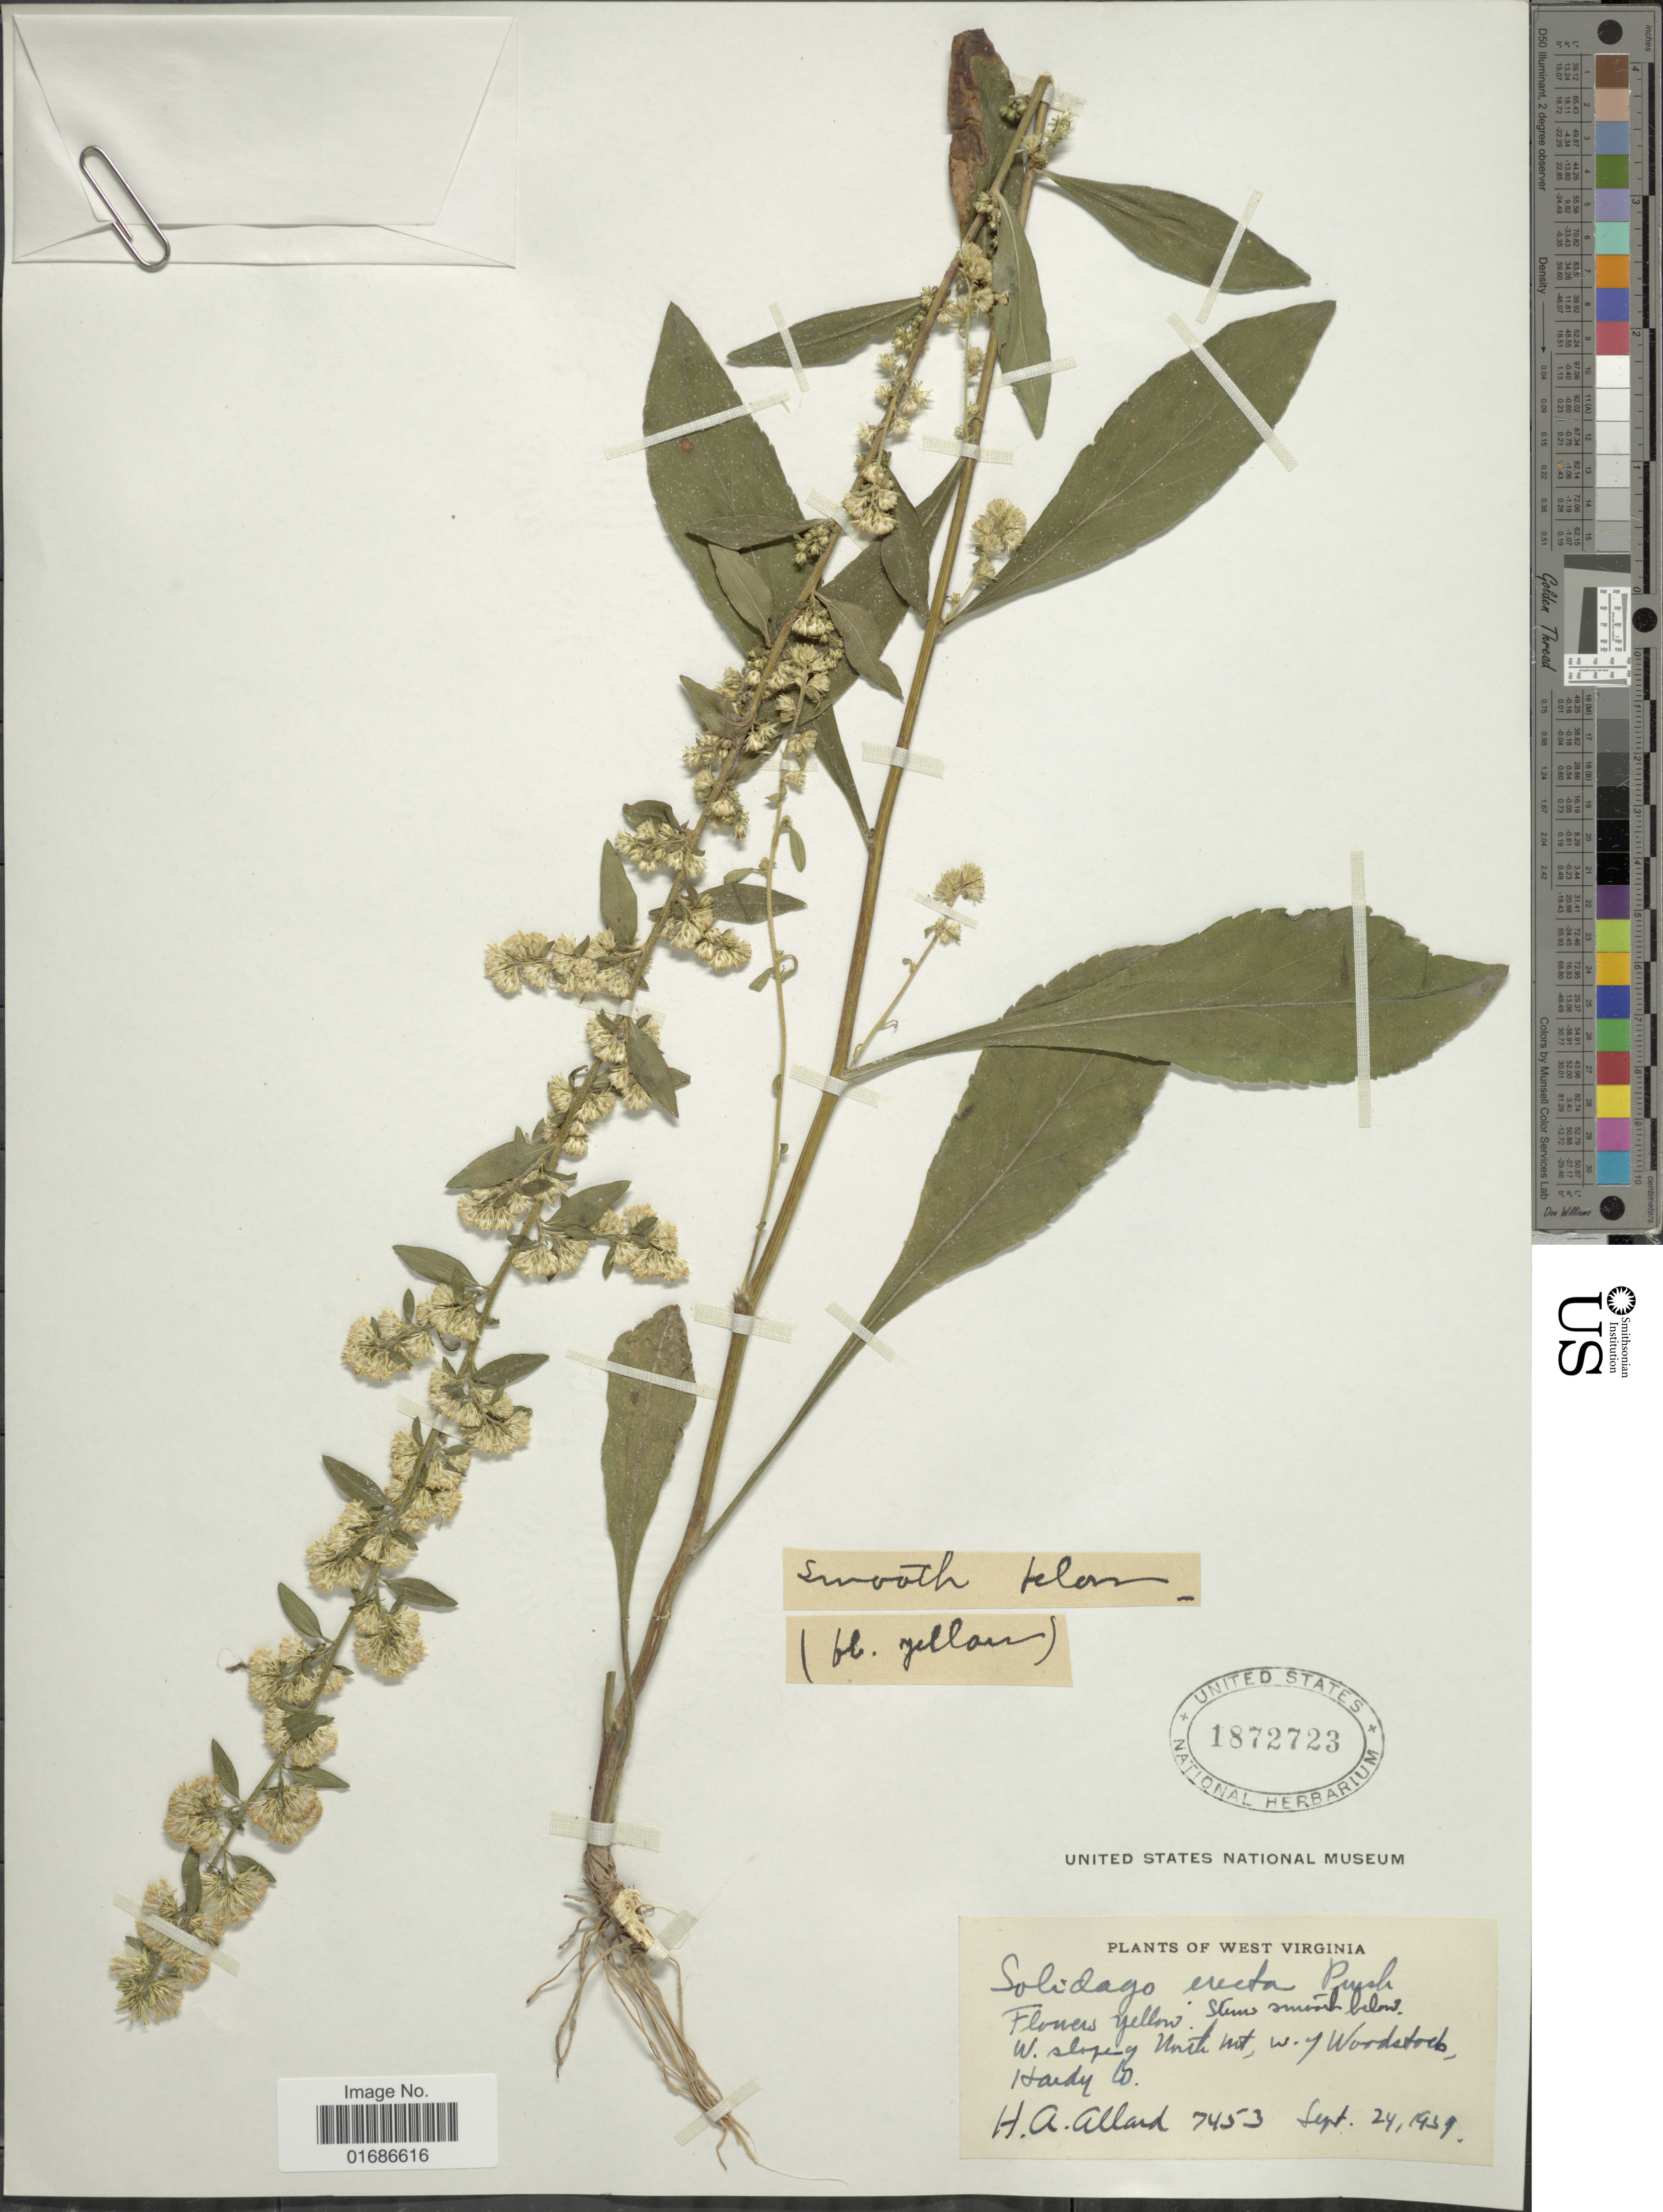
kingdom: Plantae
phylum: Tracheophyta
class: Magnoliopsida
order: Asterales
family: Asteraceae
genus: Solidago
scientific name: Solidago erecta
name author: Pursh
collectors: H. A. Allard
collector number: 7453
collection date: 1939-09-24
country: United States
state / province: West Virginia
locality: W slope of Norte mt, W. of Woodstock Hardy Co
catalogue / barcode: US 1872723